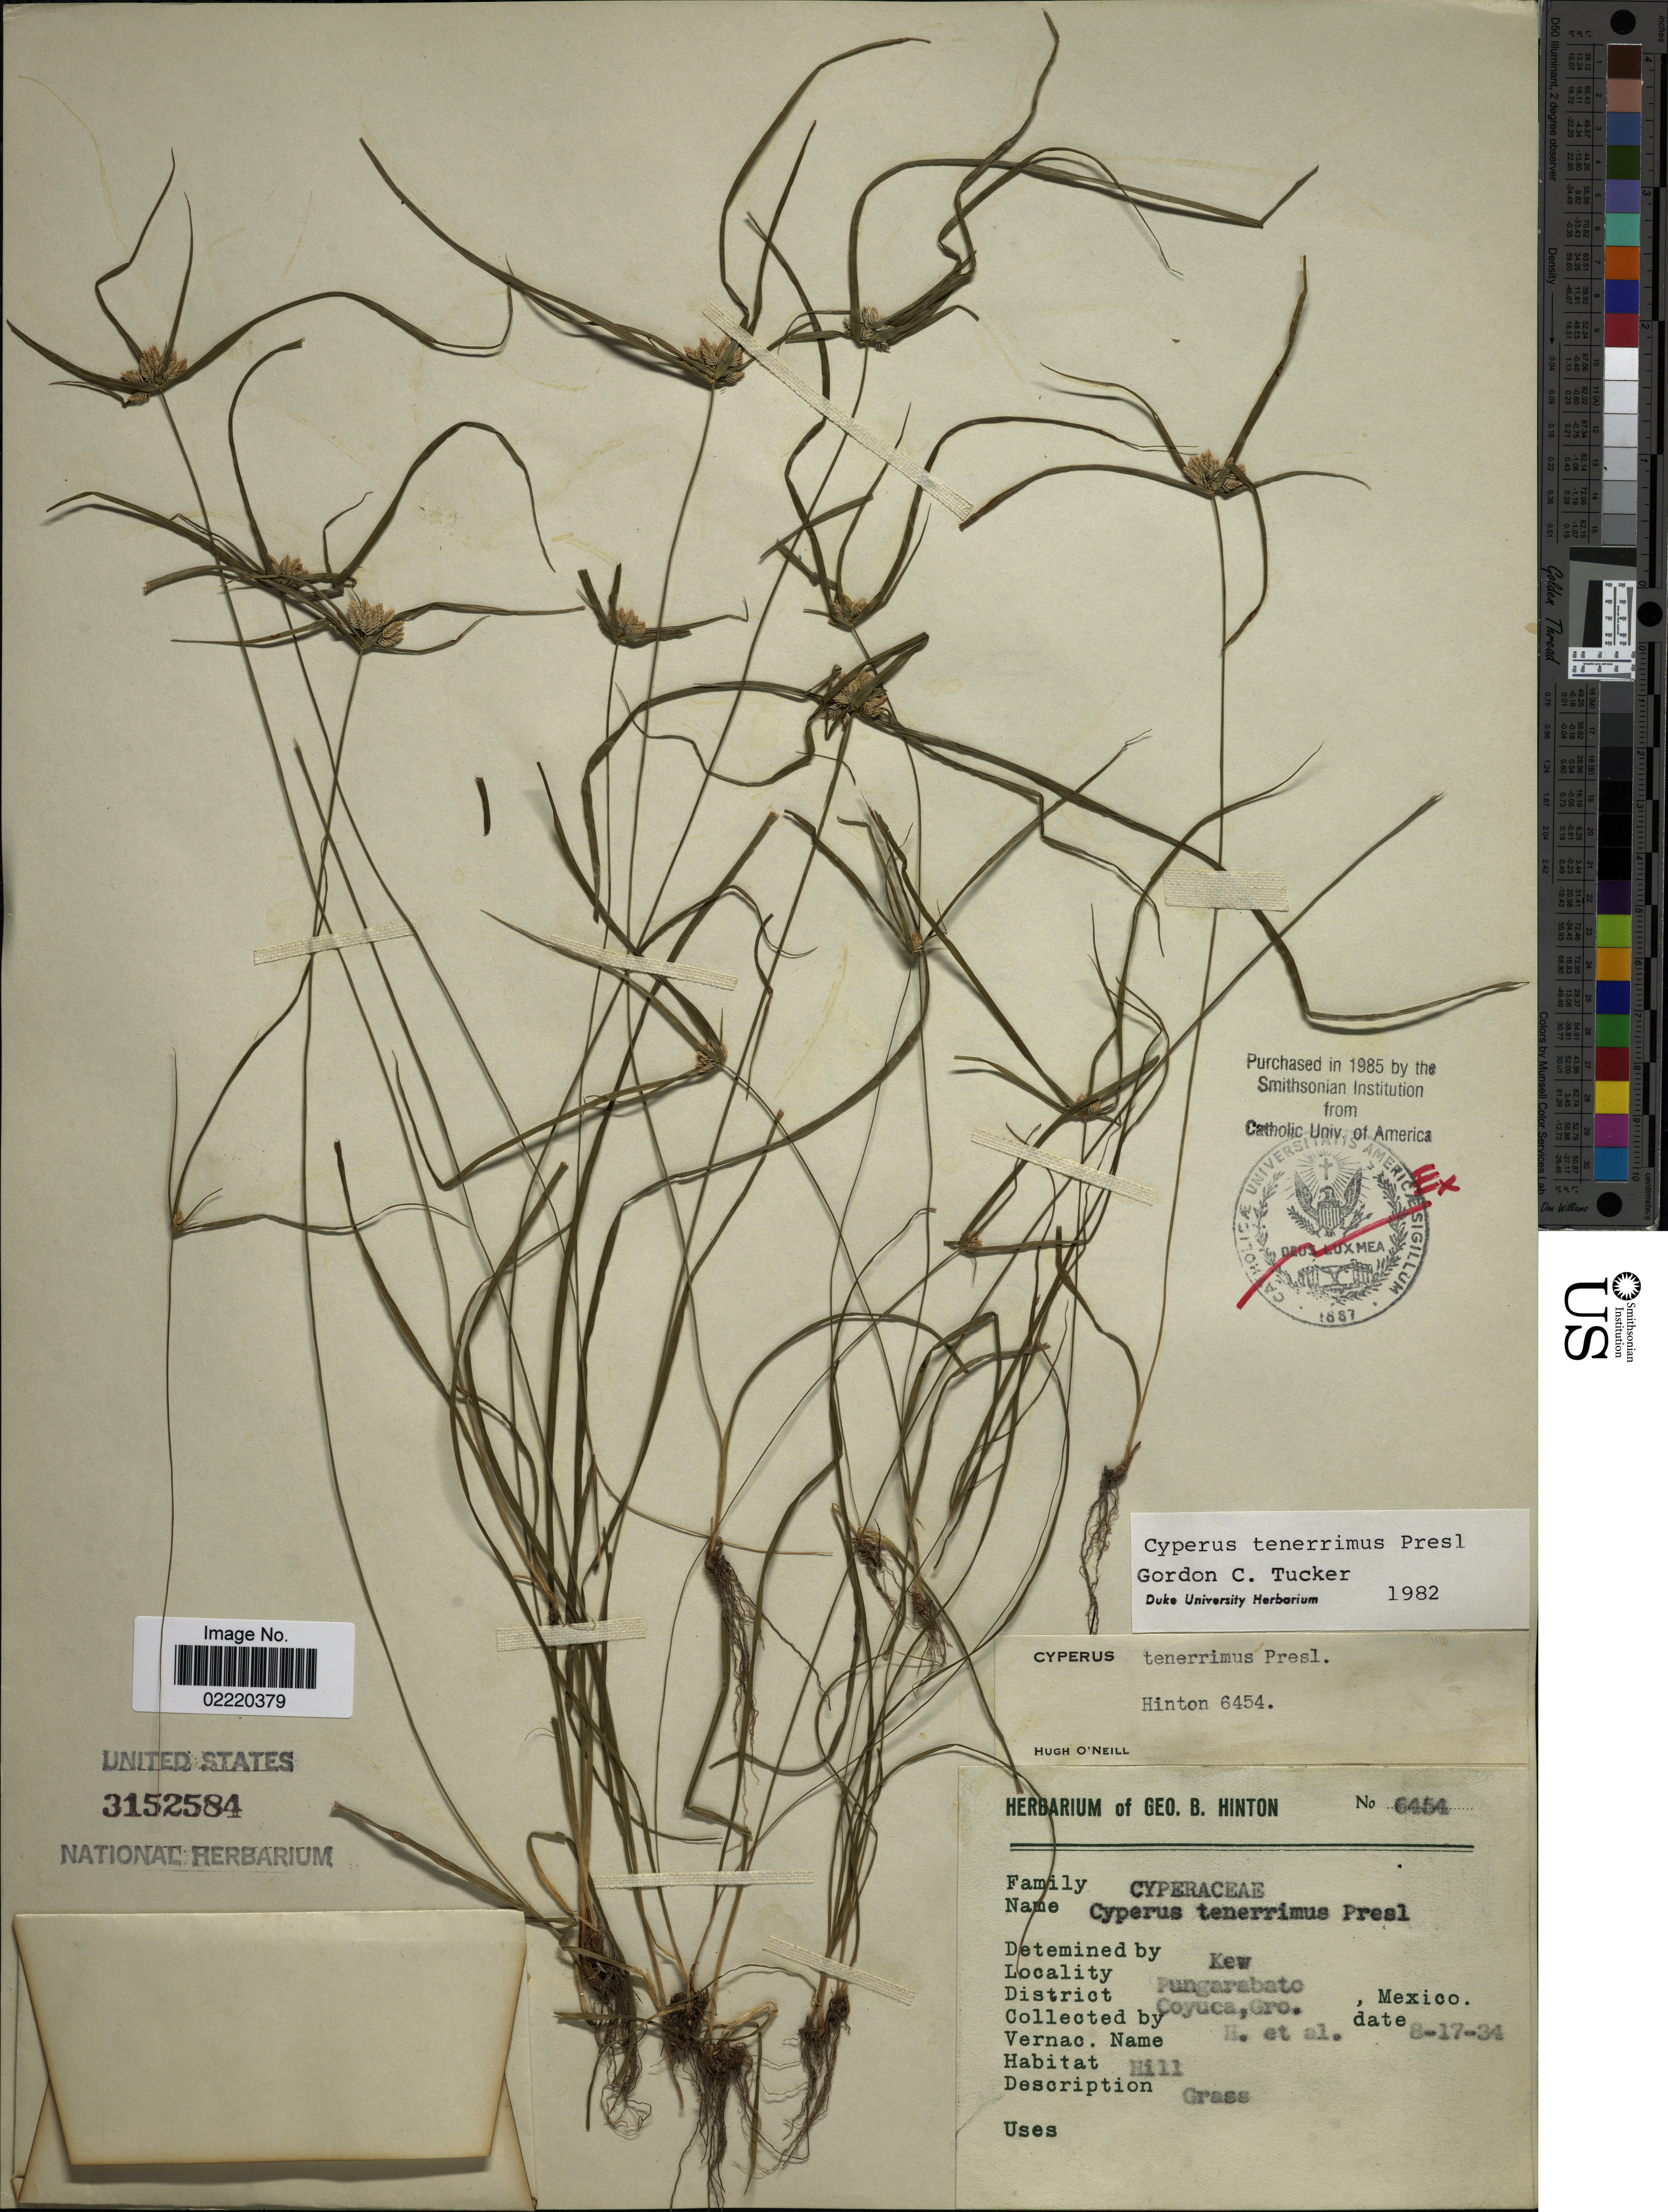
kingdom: Plantae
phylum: Tracheophyta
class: Liliopsida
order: Poales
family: Cyperaceae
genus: Cyperus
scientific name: Cyperus tenerrimus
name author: J. Presl & C. Presl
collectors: G. B. Hinton & et al.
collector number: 6454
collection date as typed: Transcribed d/m/y: 17/8/34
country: Mexico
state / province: Guerrero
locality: Pungarabato, District Coyuca.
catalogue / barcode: US 3152584